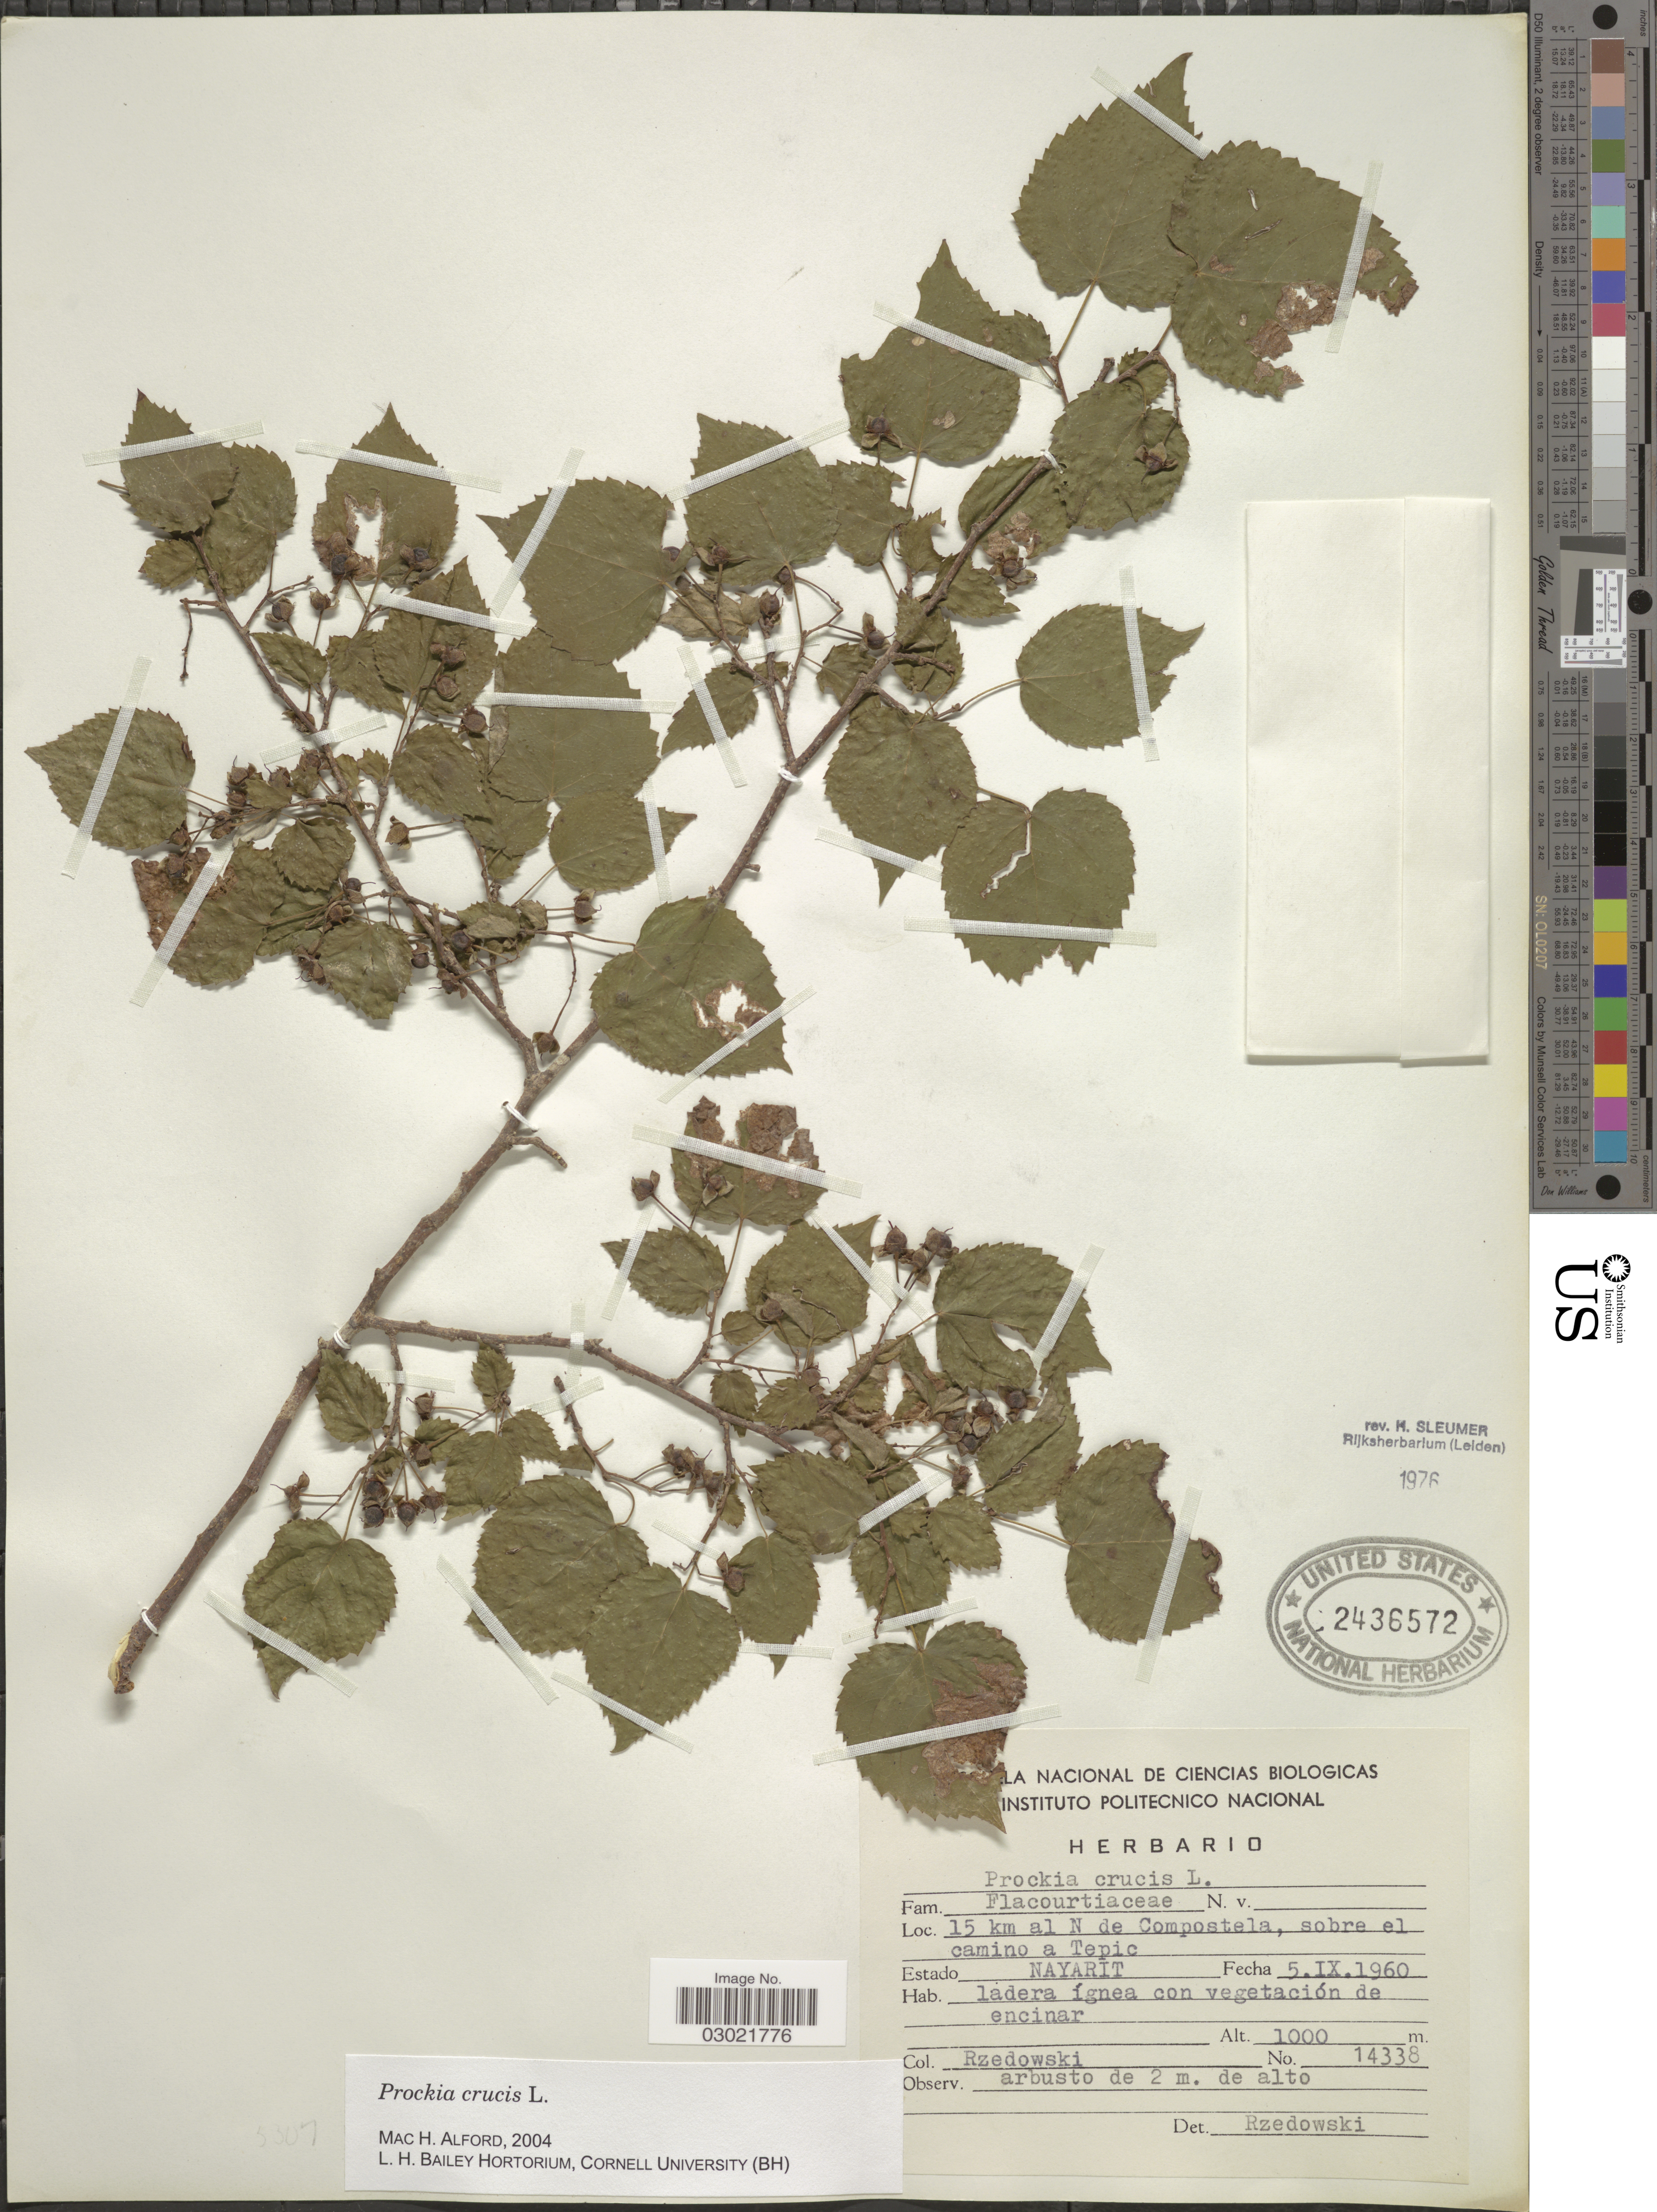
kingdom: Plantae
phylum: Tracheophyta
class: Magnoliopsida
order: Malpighiales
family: Salicaceae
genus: Prockia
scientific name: Prockia crucis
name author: P. Browne ex L.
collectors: Rzedowski, --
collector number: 14338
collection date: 1960-09-05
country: Mexico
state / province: Nayarit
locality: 15 km al N de Compostela, sobre el camino a Tepic.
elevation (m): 1000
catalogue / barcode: US 2436572